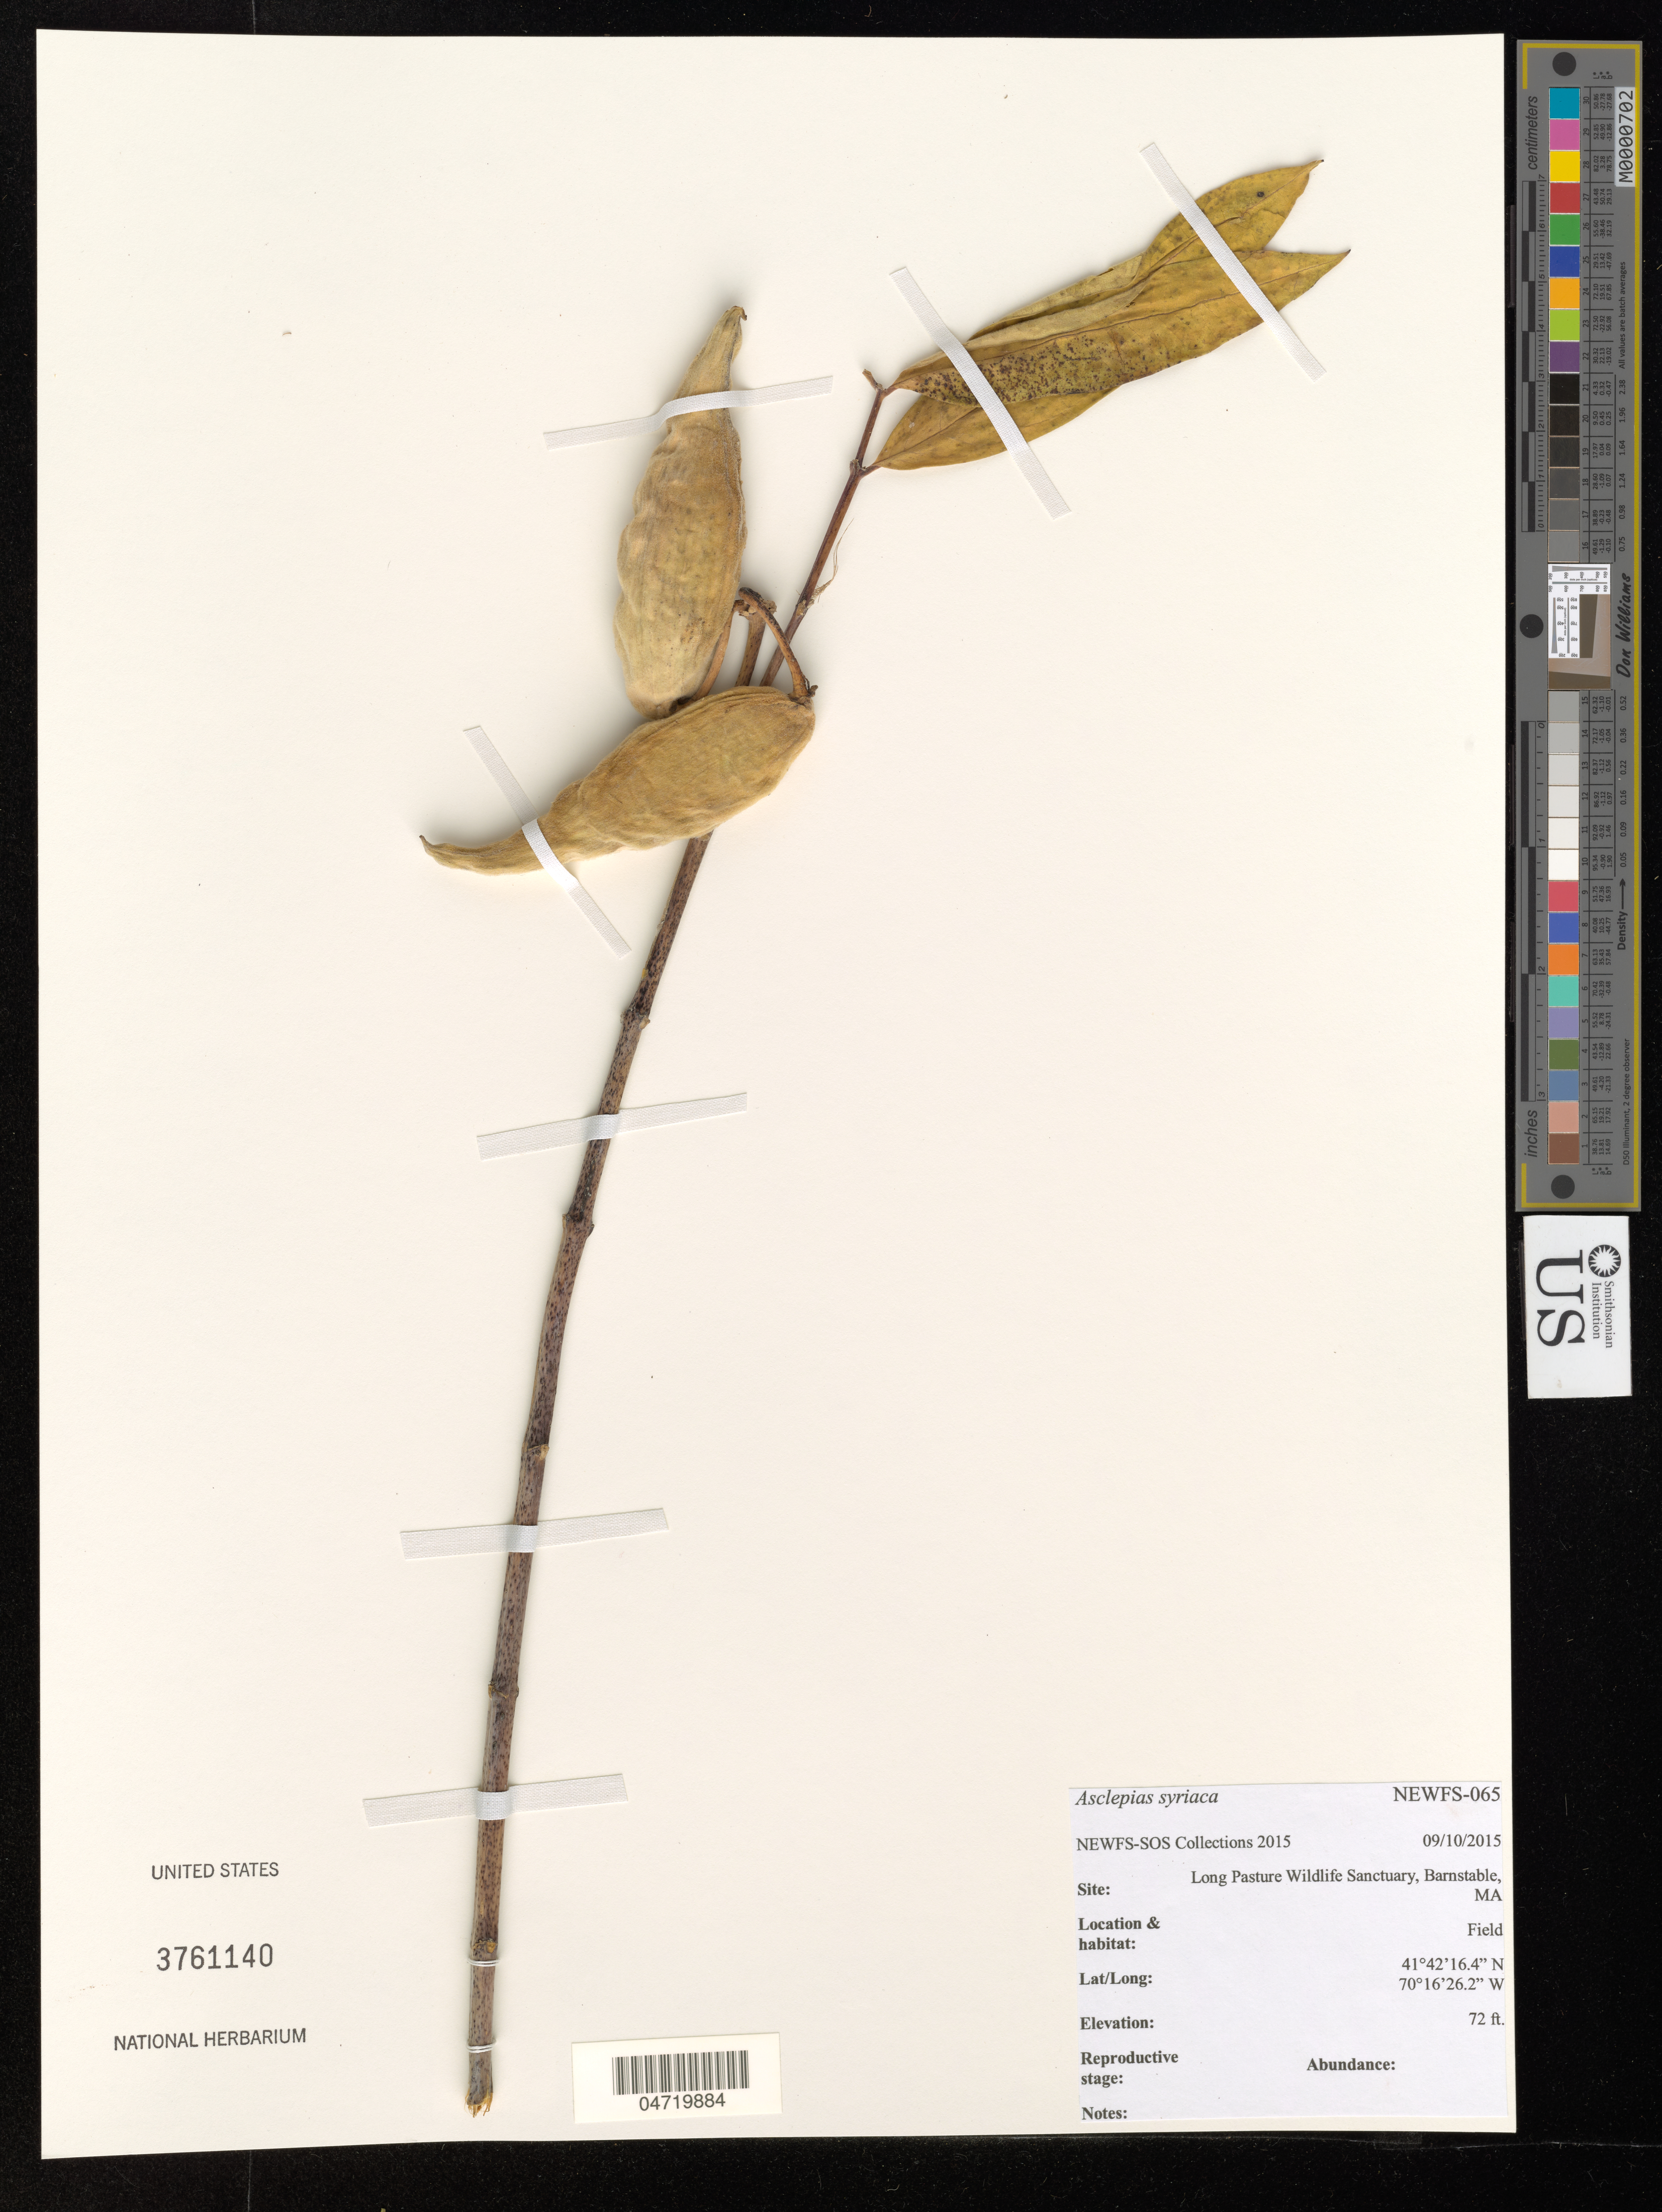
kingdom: Plantae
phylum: Tracheophyta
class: Magnoliopsida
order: Gentianales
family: Apocynaceae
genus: Asclepias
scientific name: Asclepias syriaca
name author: L.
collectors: NEWFS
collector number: NEWFS-065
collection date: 2015-09-10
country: United States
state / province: Massachusetts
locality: Site: Long Pasture Wildlife Sanctuary, Barnstable. Field.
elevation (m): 22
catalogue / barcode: US 3761140